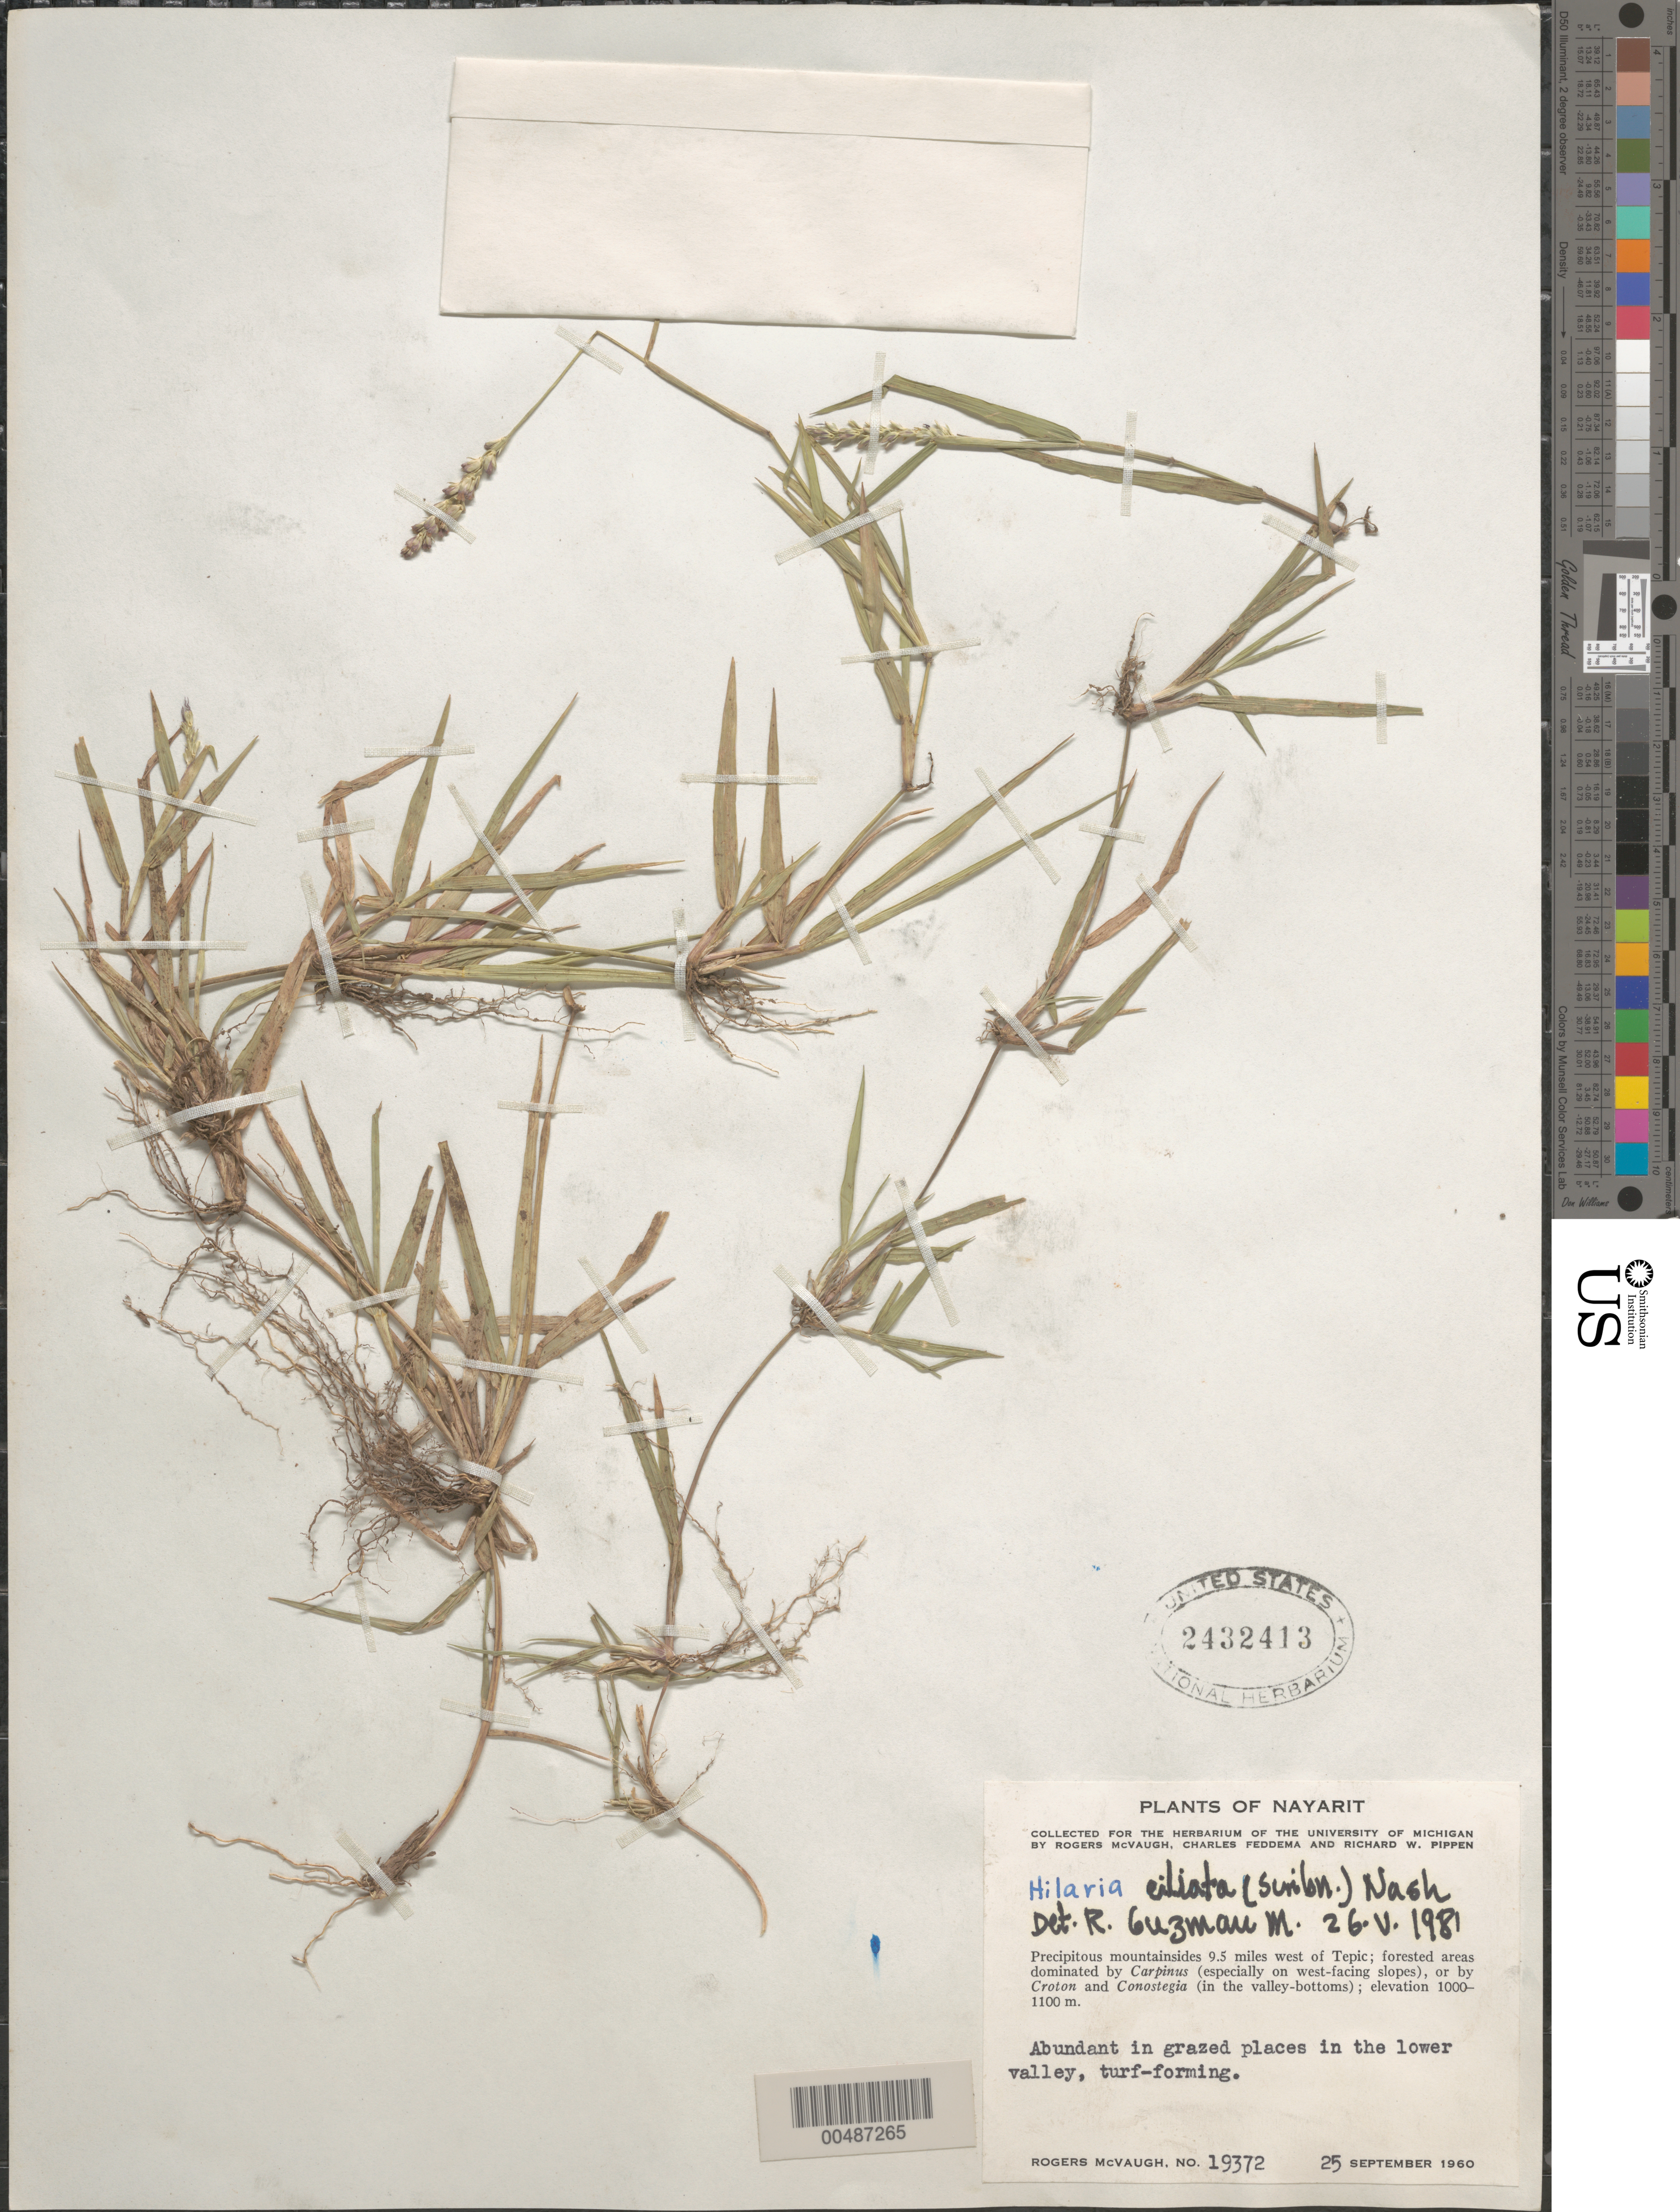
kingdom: Plantae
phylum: Tracheophyta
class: Liliopsida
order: Poales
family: Poaceae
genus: Hilaria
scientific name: Hilaria ciliata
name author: (Scribn.) Nash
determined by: Guzman-M., R.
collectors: R. McVaugh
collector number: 19372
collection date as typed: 25 Sep 1960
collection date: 1960-09-25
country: Mexico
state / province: Nayarit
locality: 9.5 mi W of Tepic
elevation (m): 1000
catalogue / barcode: US 2432413